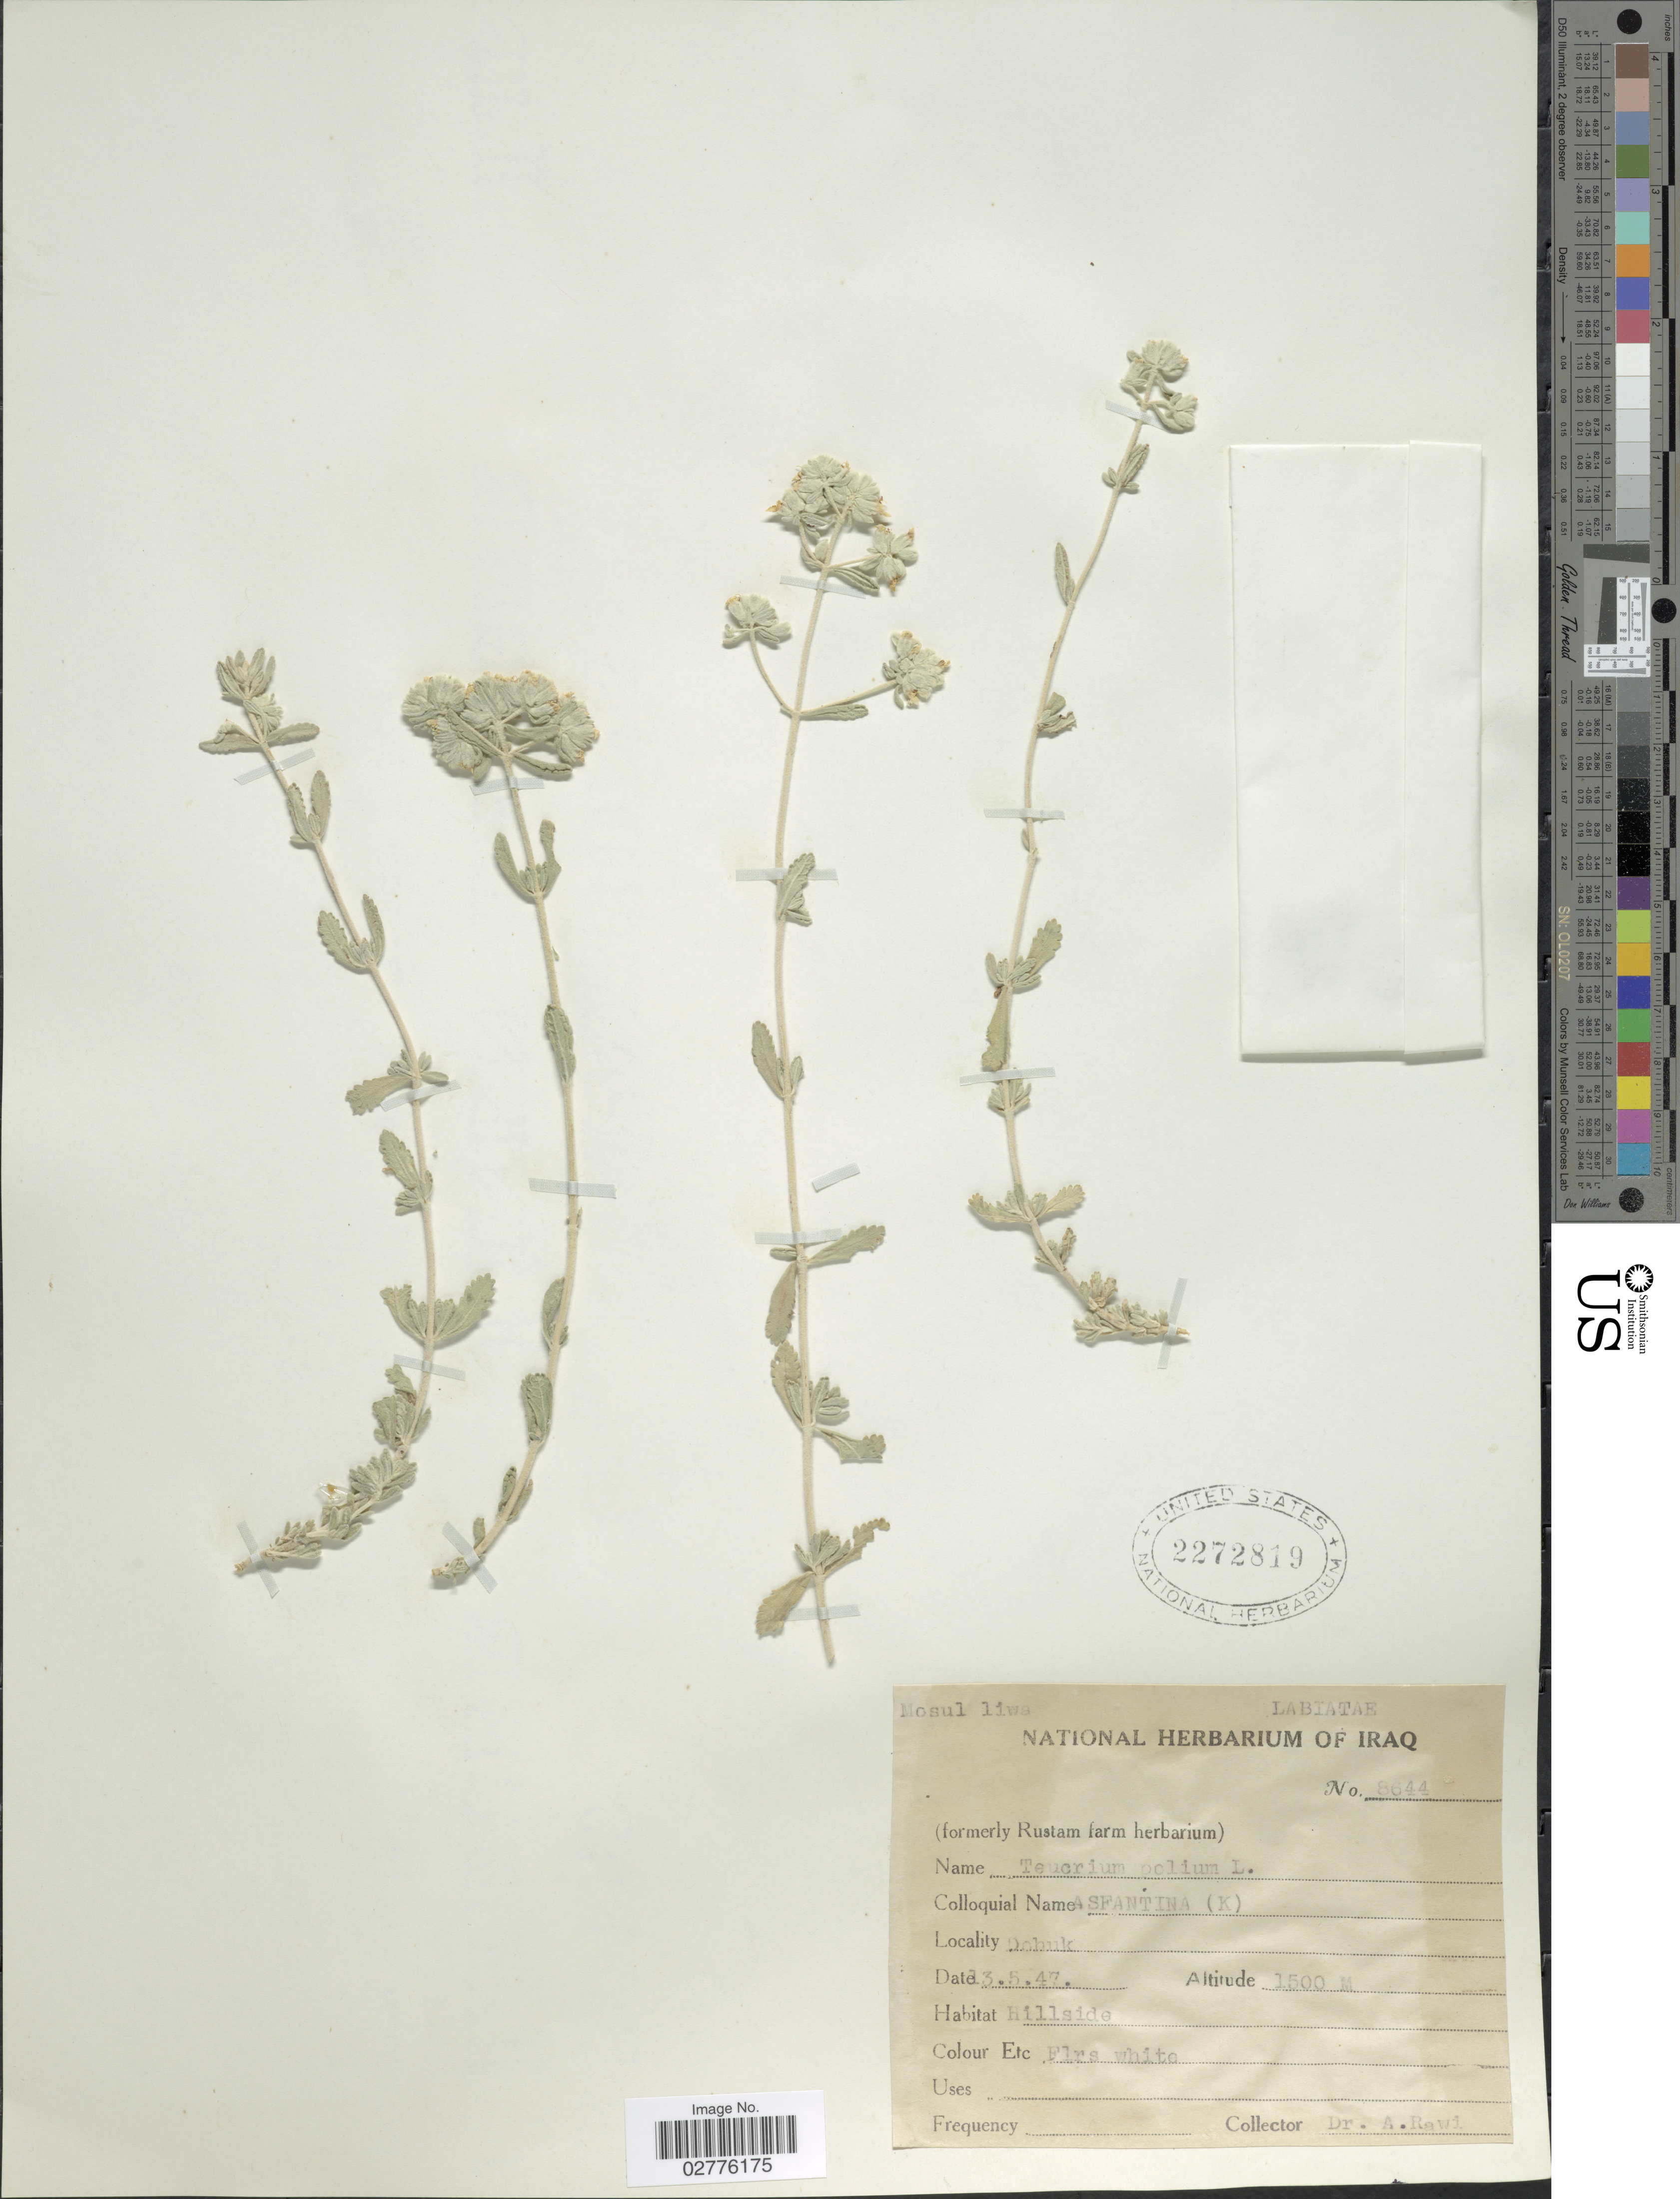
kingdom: Plantae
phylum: Tracheophyta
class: Magnoliopsida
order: Lamiales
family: Lamiaceae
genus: Teucrium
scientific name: Teucrium polium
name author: L.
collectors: A. Rawi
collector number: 8644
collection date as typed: Transcribed d/m/y: 13/5/47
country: Iraq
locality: Dobuk, Mosul liwa.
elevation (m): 1500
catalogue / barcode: US 2272819